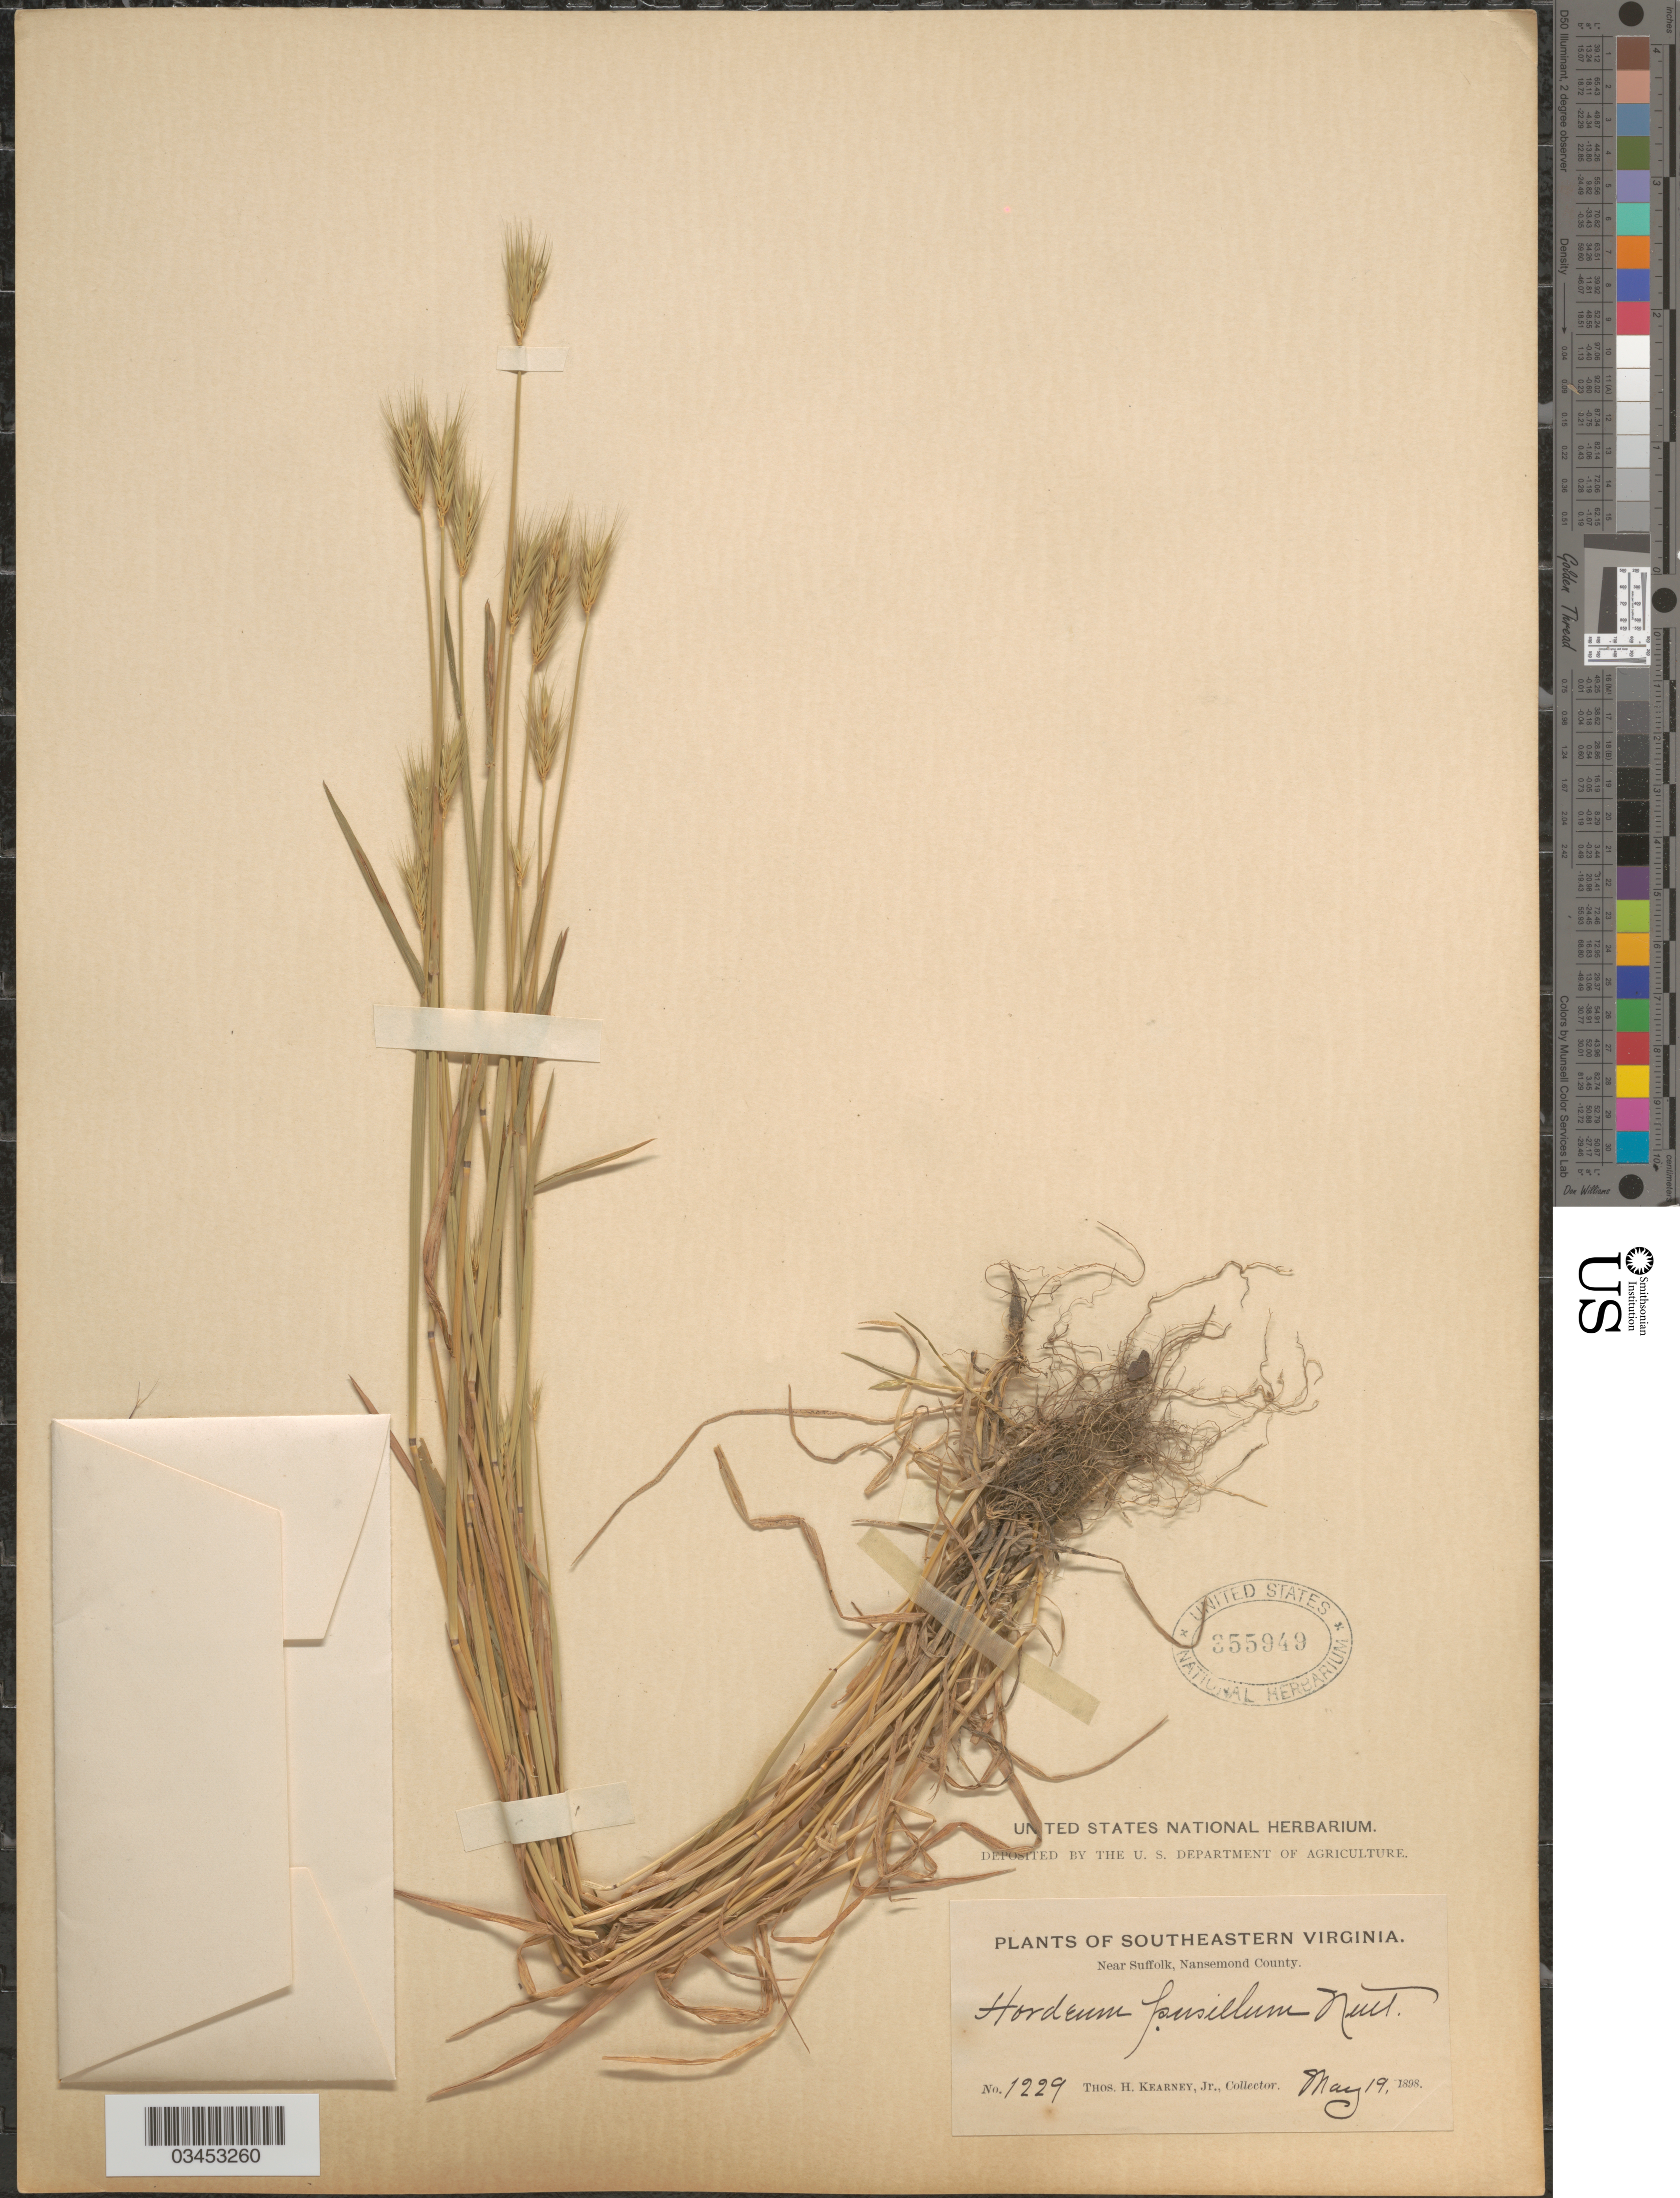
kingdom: Plantae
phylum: Tracheophyta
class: Liliopsida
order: Poales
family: Poaceae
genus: Hordeum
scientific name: Hordeum pusillum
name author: Nutt.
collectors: T. H. Kearney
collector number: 1229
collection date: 1898-05-19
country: United States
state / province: Virginia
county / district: City of Suffolk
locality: Southeastern Virginia. Near Suffolk, Nansemond County.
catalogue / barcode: US 355949